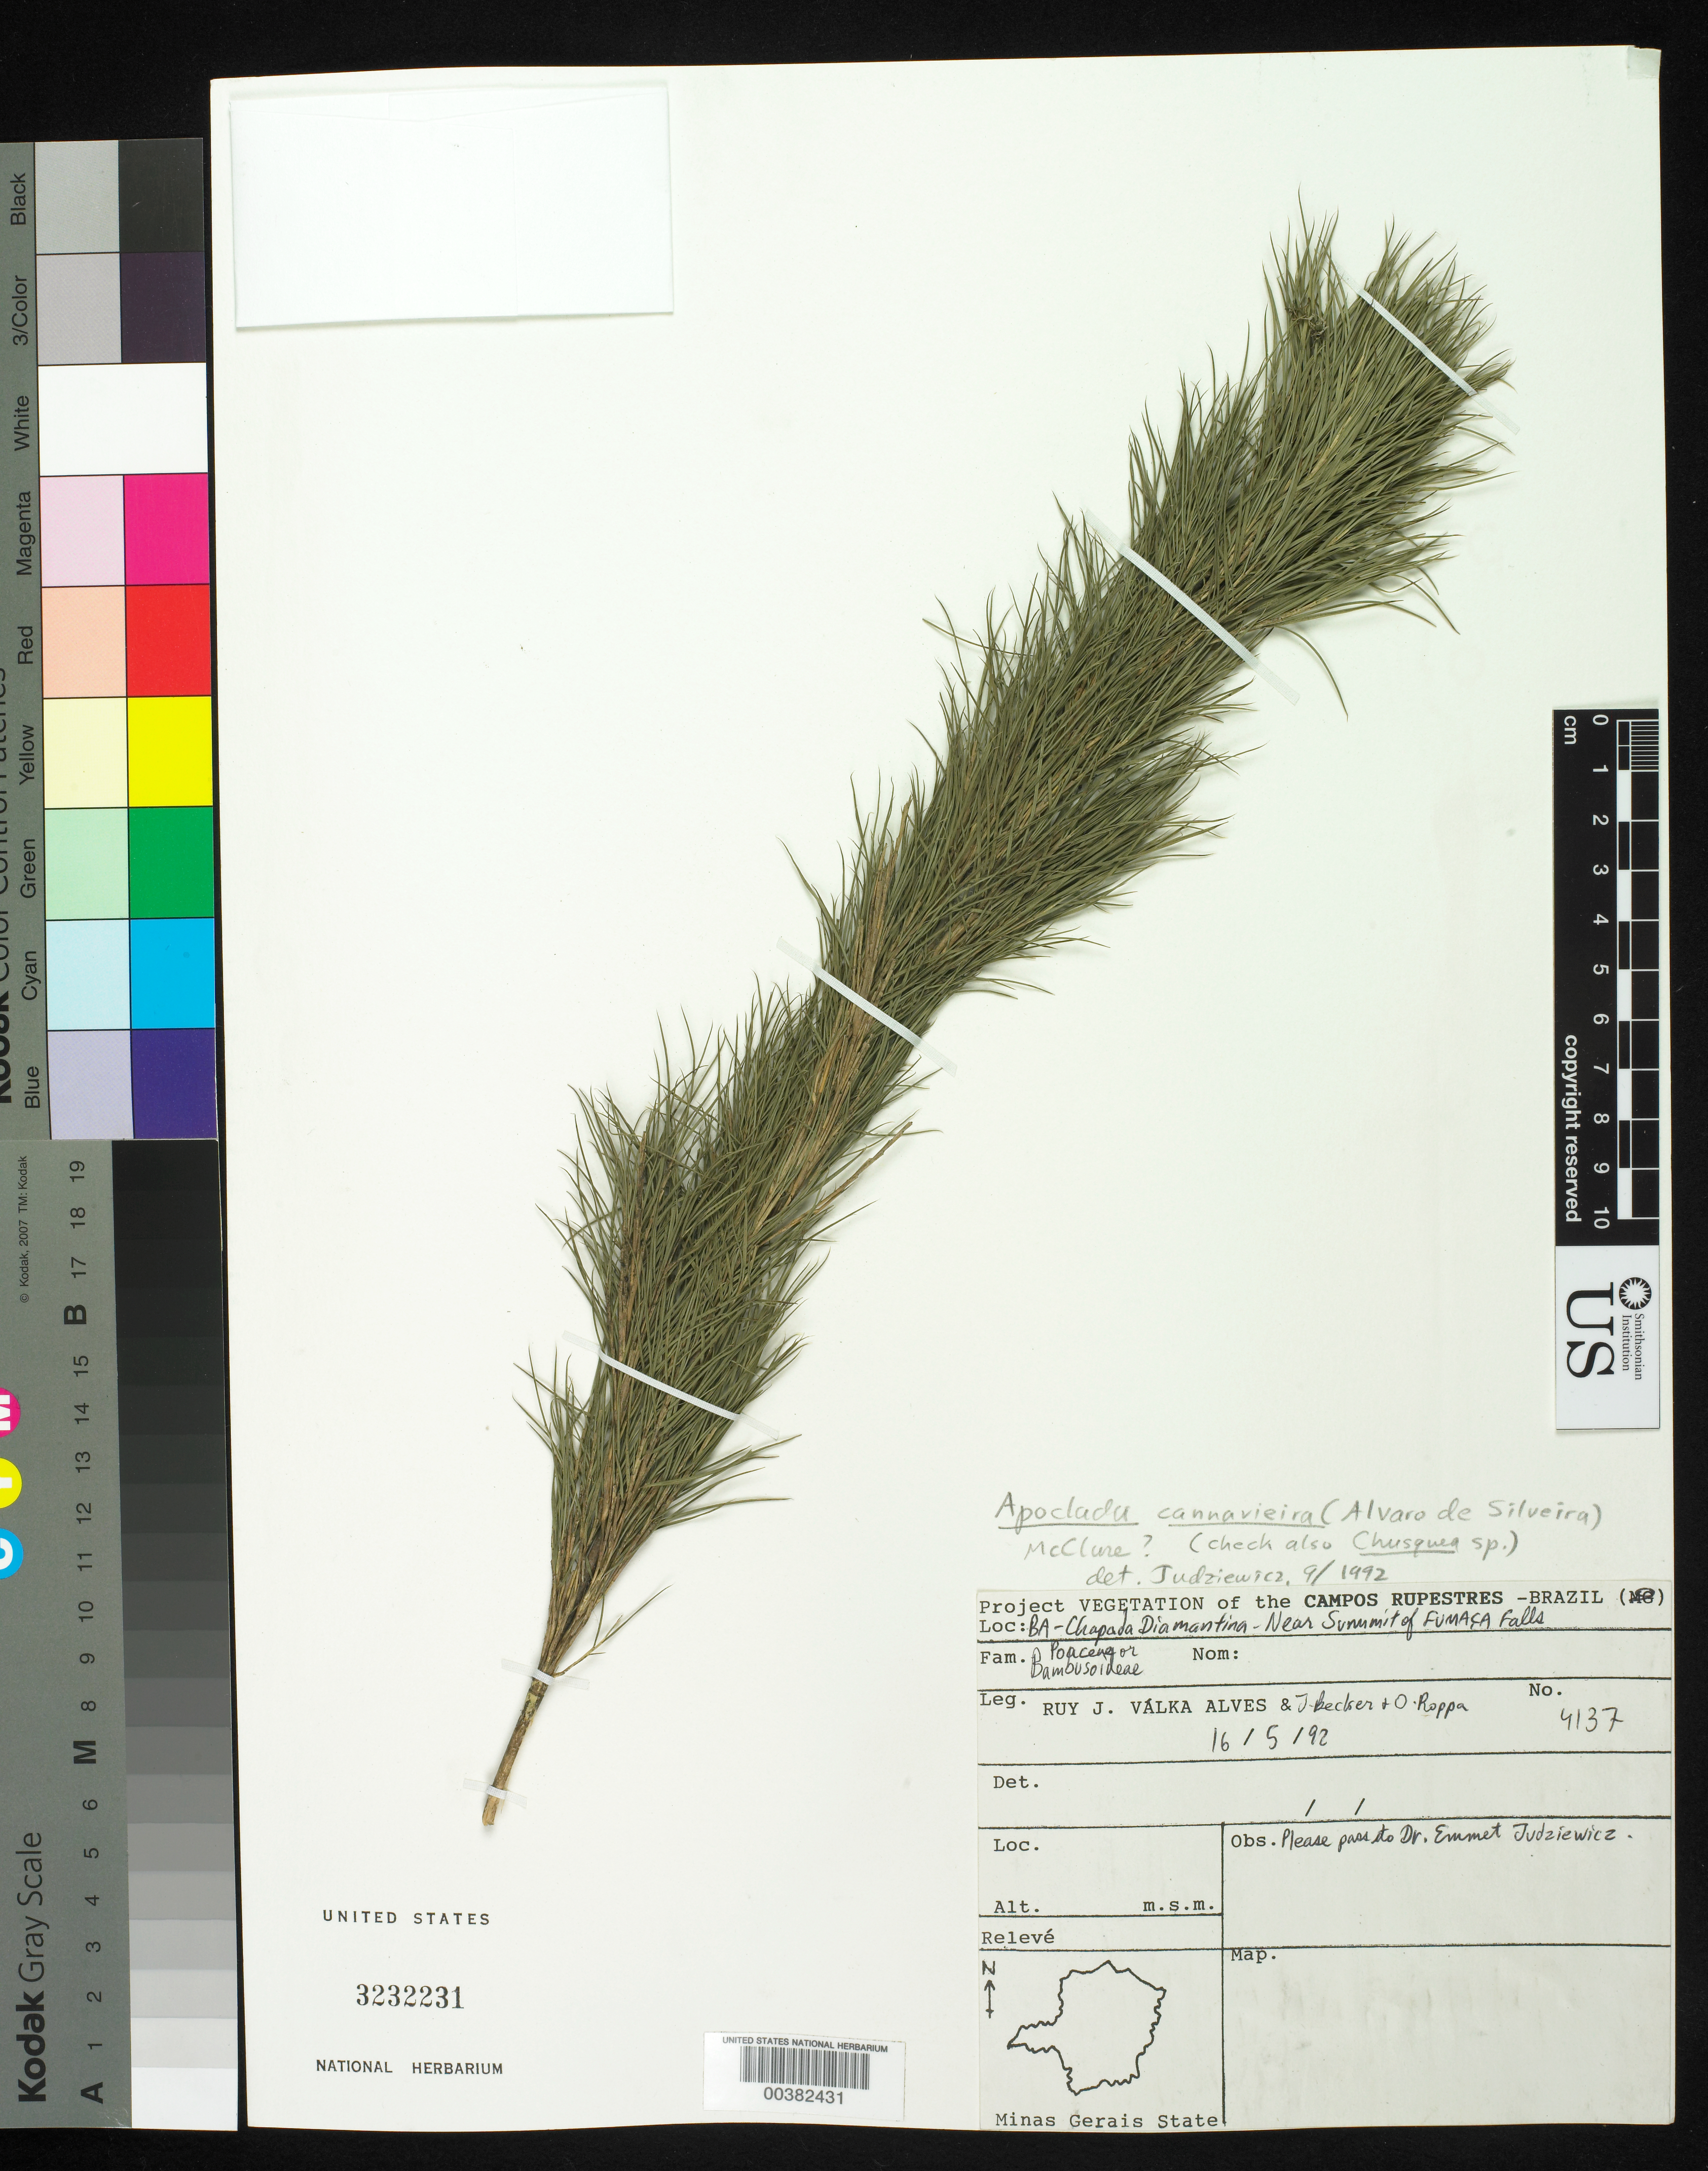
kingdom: Plantae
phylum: Tracheophyta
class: Liliopsida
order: Poales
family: Poaceae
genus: Filgueirasia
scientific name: Filgueirasia cannavieira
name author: (Silveira) Guala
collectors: R. J. V. Alves, J. Becker & O. Roppa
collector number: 4137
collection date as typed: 16 May 1992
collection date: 1992-05-16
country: Brazil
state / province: Minas Gerais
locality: Chapada diamantina, near summit of fumaca falls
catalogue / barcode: US 3232231